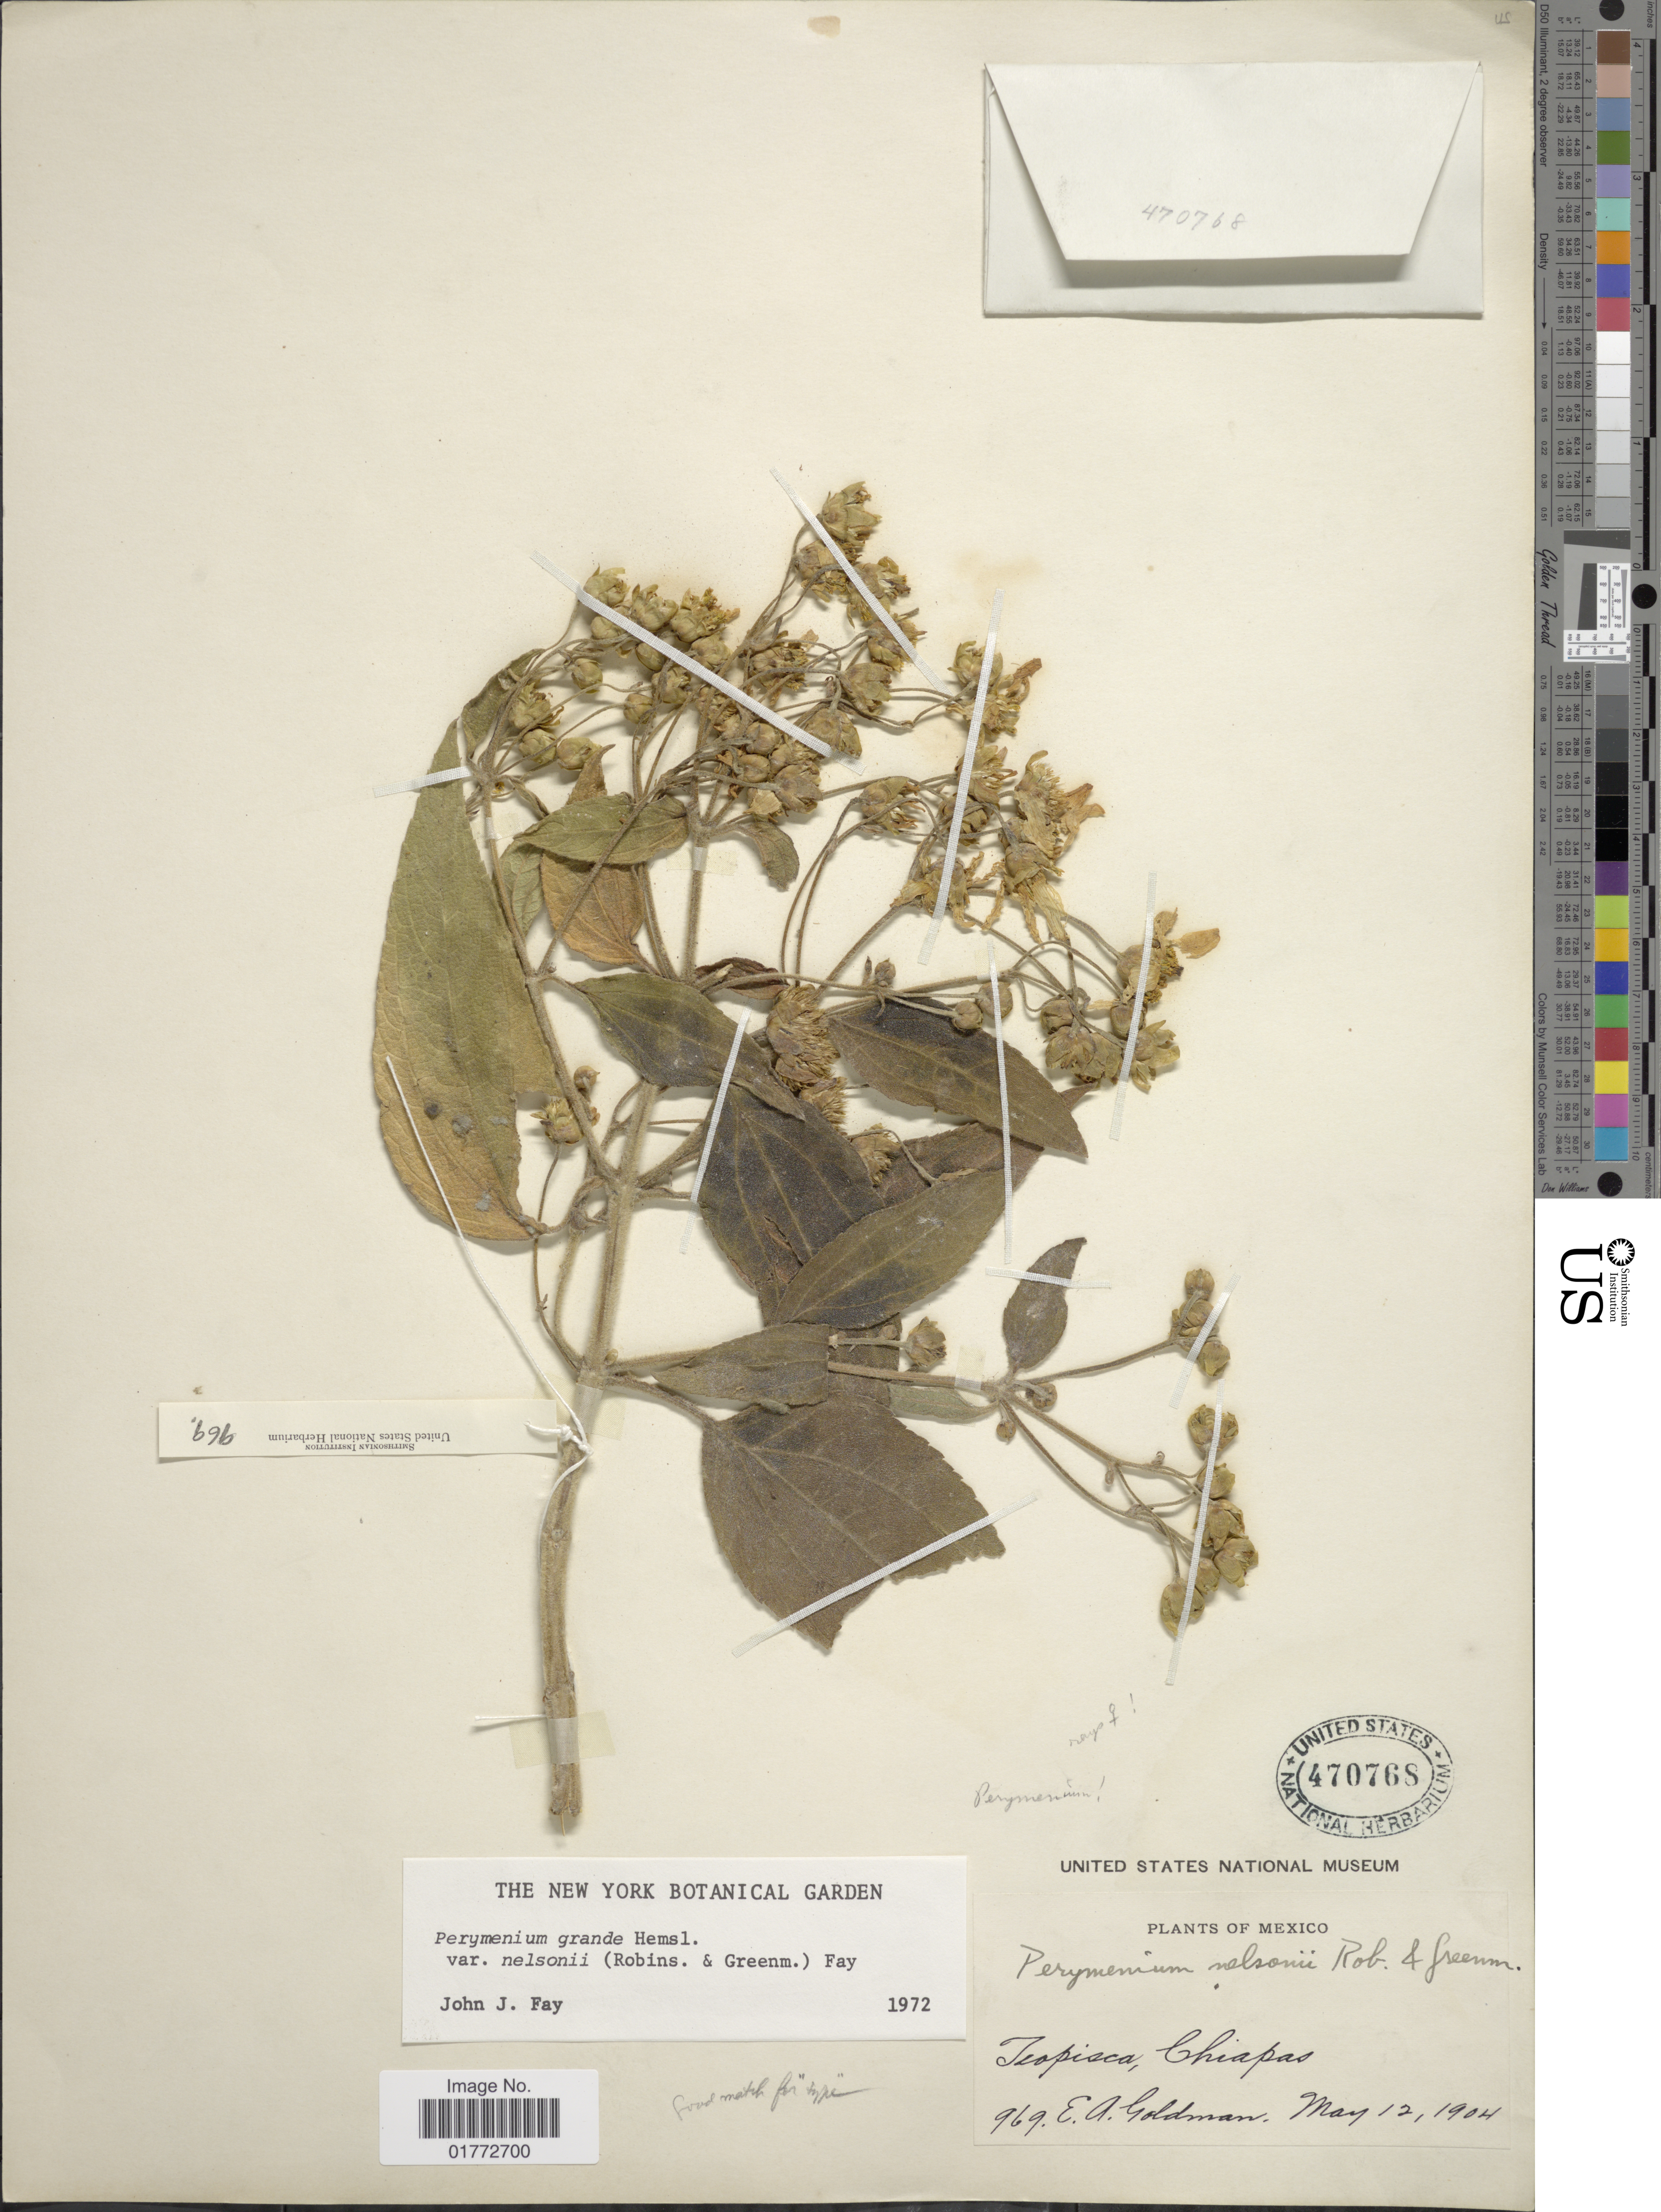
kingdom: Plantae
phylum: Tracheophyta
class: Magnoliopsida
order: Asterales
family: Asteraceae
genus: Perymenium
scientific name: Perymenium grande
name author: Hemsl.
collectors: E. A. Goldman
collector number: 969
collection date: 1904-05-12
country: Mexico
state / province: Chiapas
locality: Teopisca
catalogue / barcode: US 470768